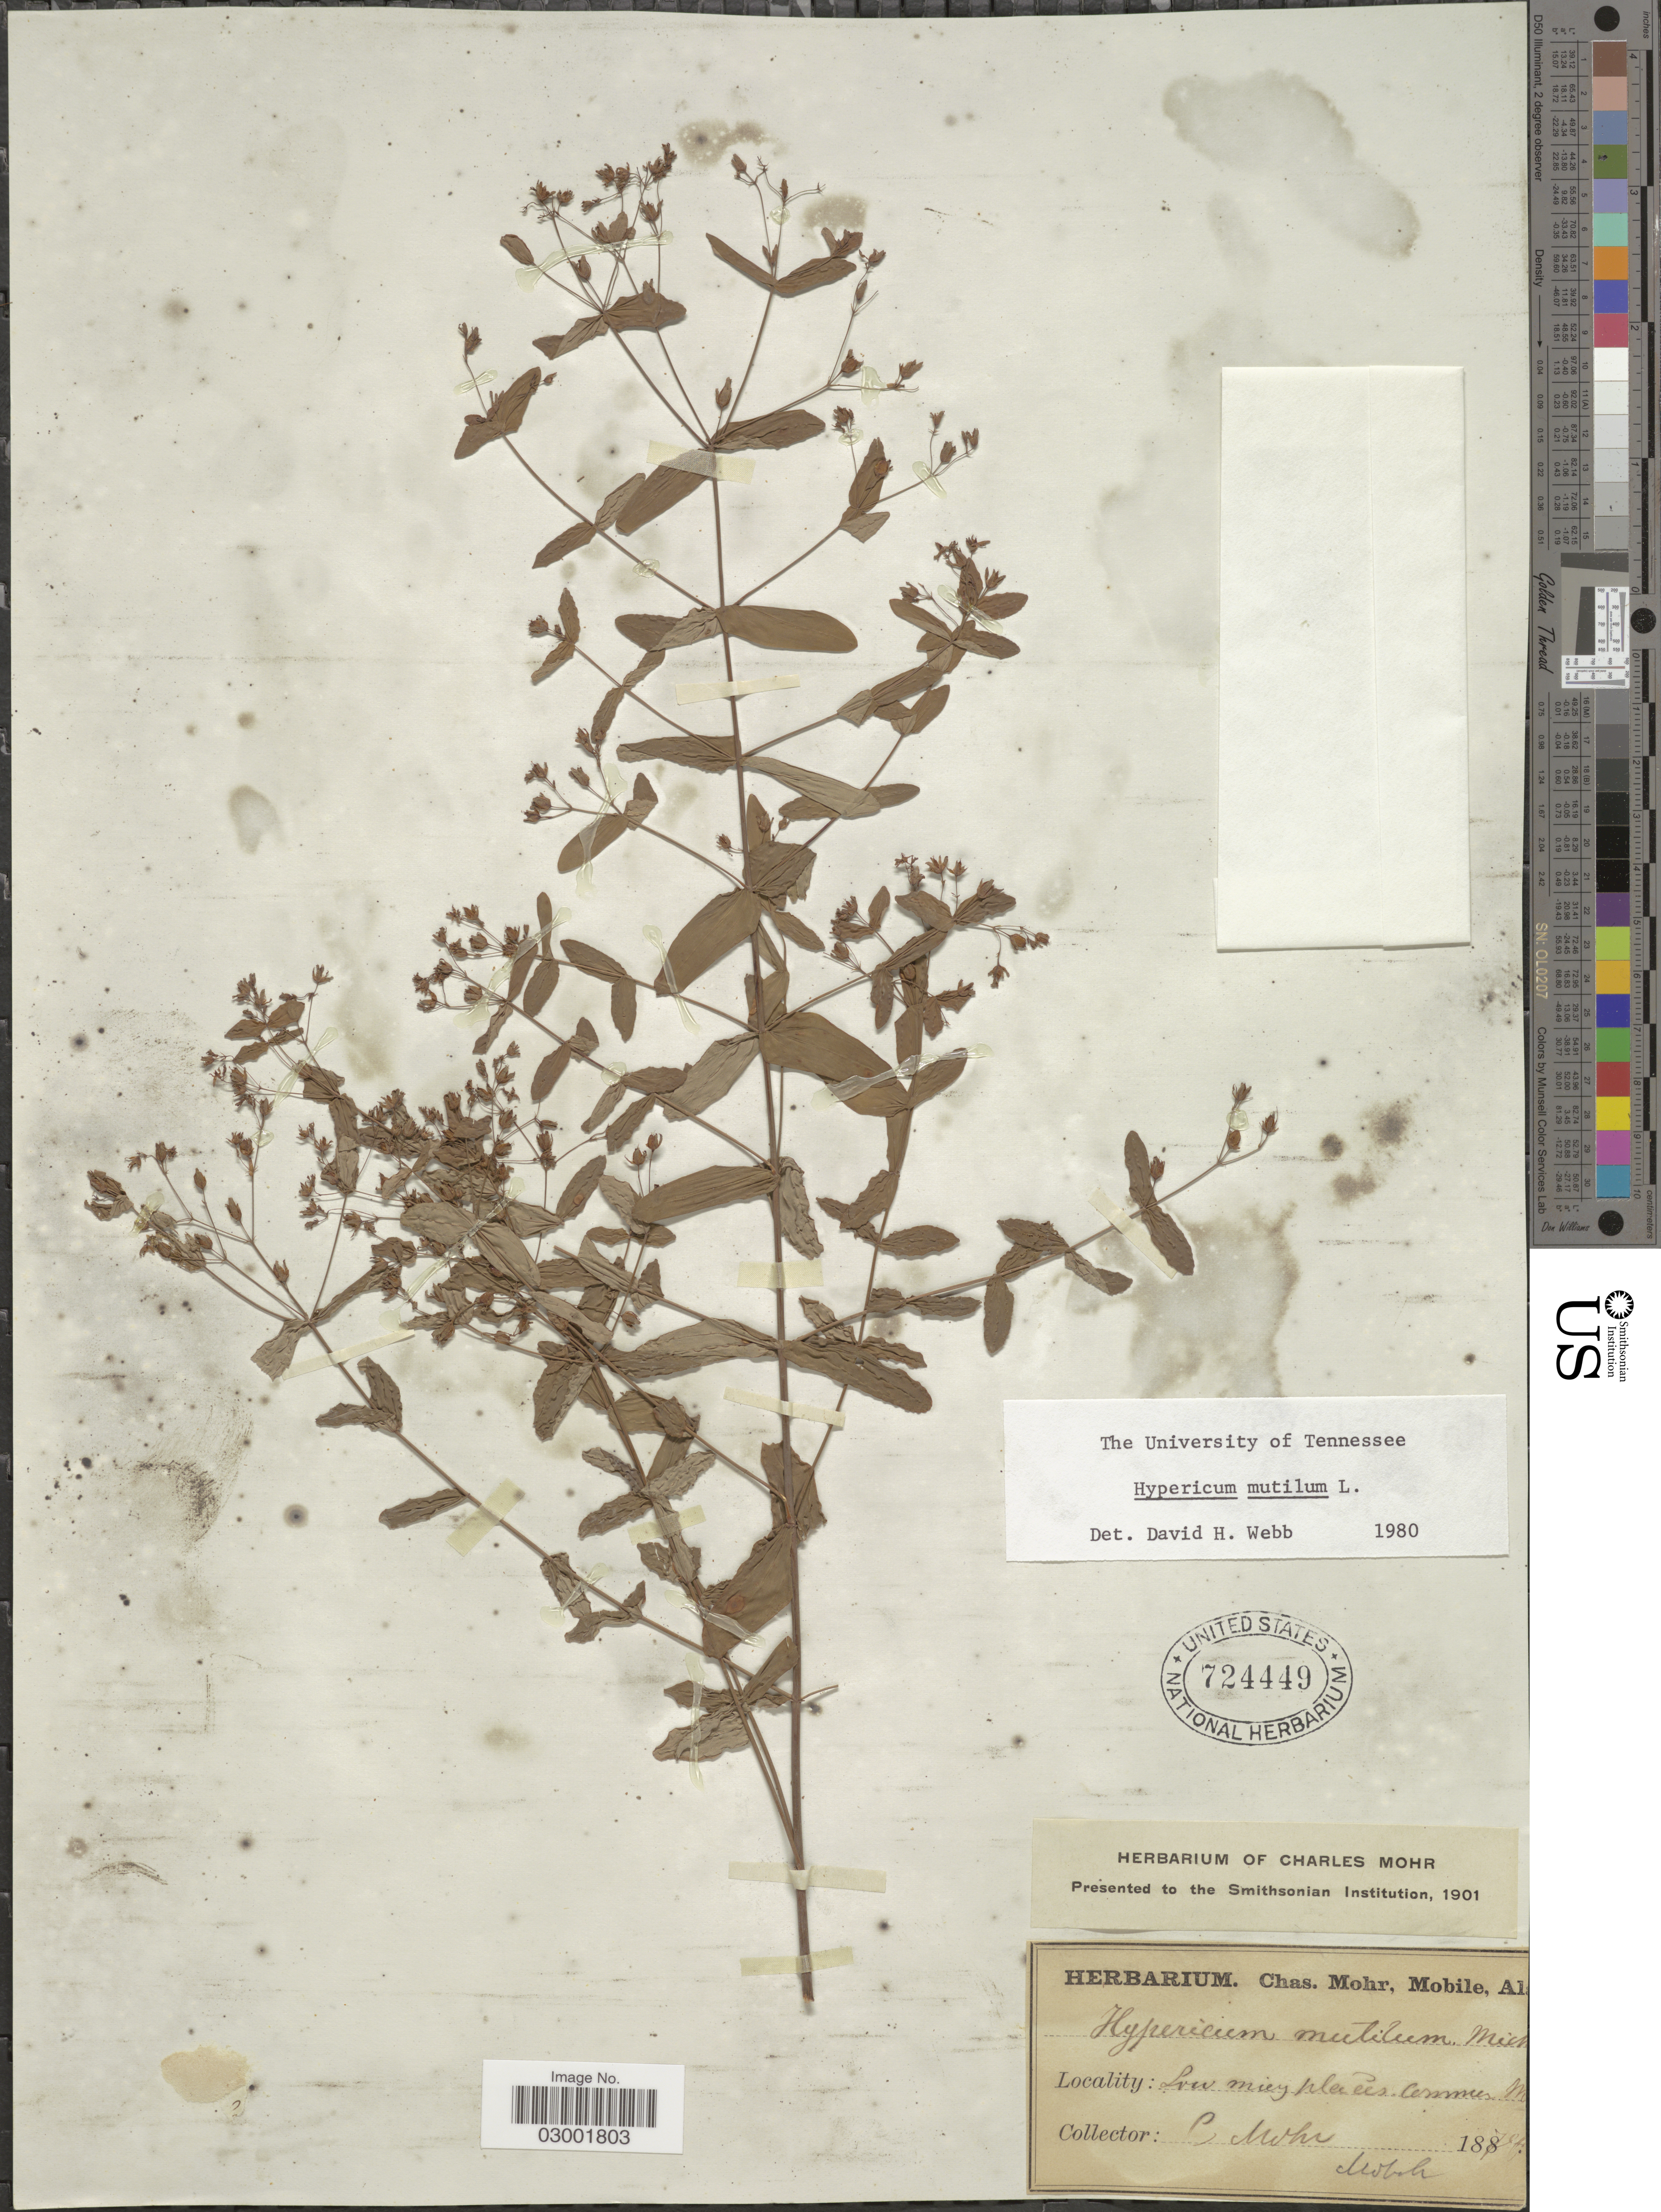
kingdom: Plantae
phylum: Tracheophyta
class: Magnoliopsida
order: Malpighiales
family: Hypericaceae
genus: Hypericum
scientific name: Hypericum mutilum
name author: L.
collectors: C. T. Mohr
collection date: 1878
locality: Low places, common M [illegible text]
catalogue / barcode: US 724449